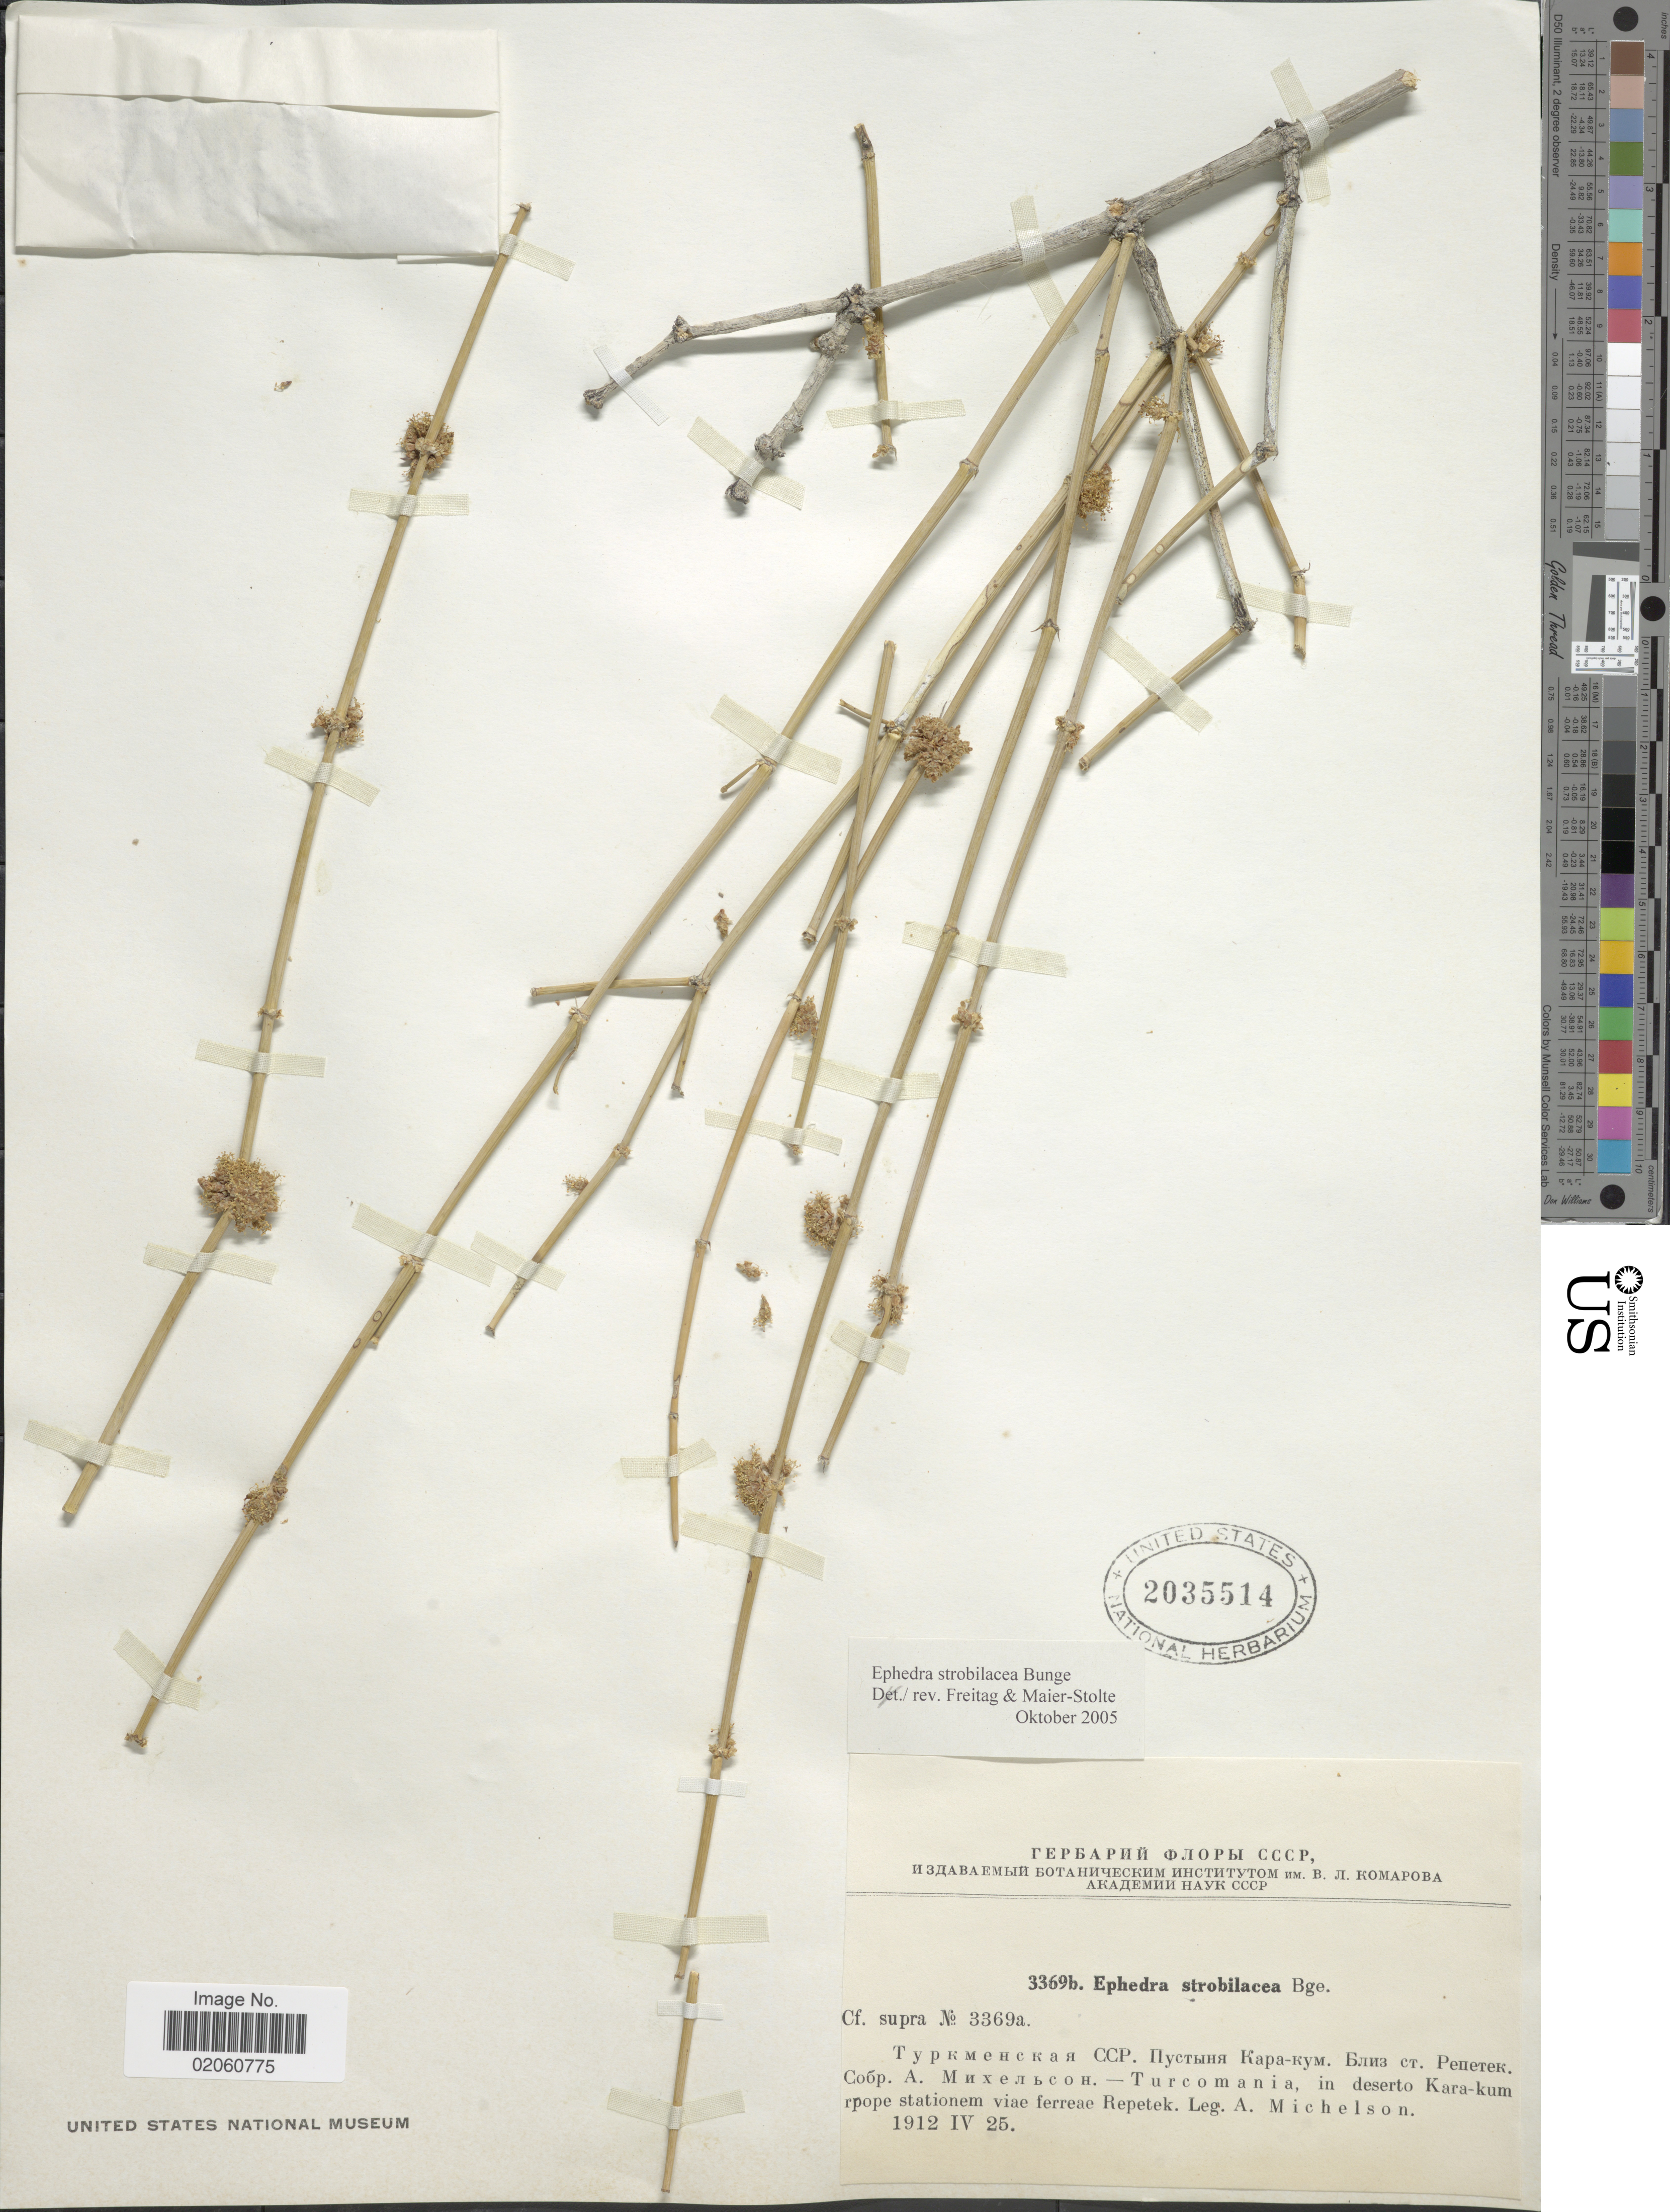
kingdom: Plantae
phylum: Tracheophyta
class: Gnetopsida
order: Ephedrales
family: Ephedraceae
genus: Ephedra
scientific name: Ephedra strobilacea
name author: Bunge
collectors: A. Michelson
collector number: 3369b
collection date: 1912-04-25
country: Turkmenistan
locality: Turcomania, in desertp Kara-kum prope stationem viae ferraea Repetek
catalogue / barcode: US 2035514